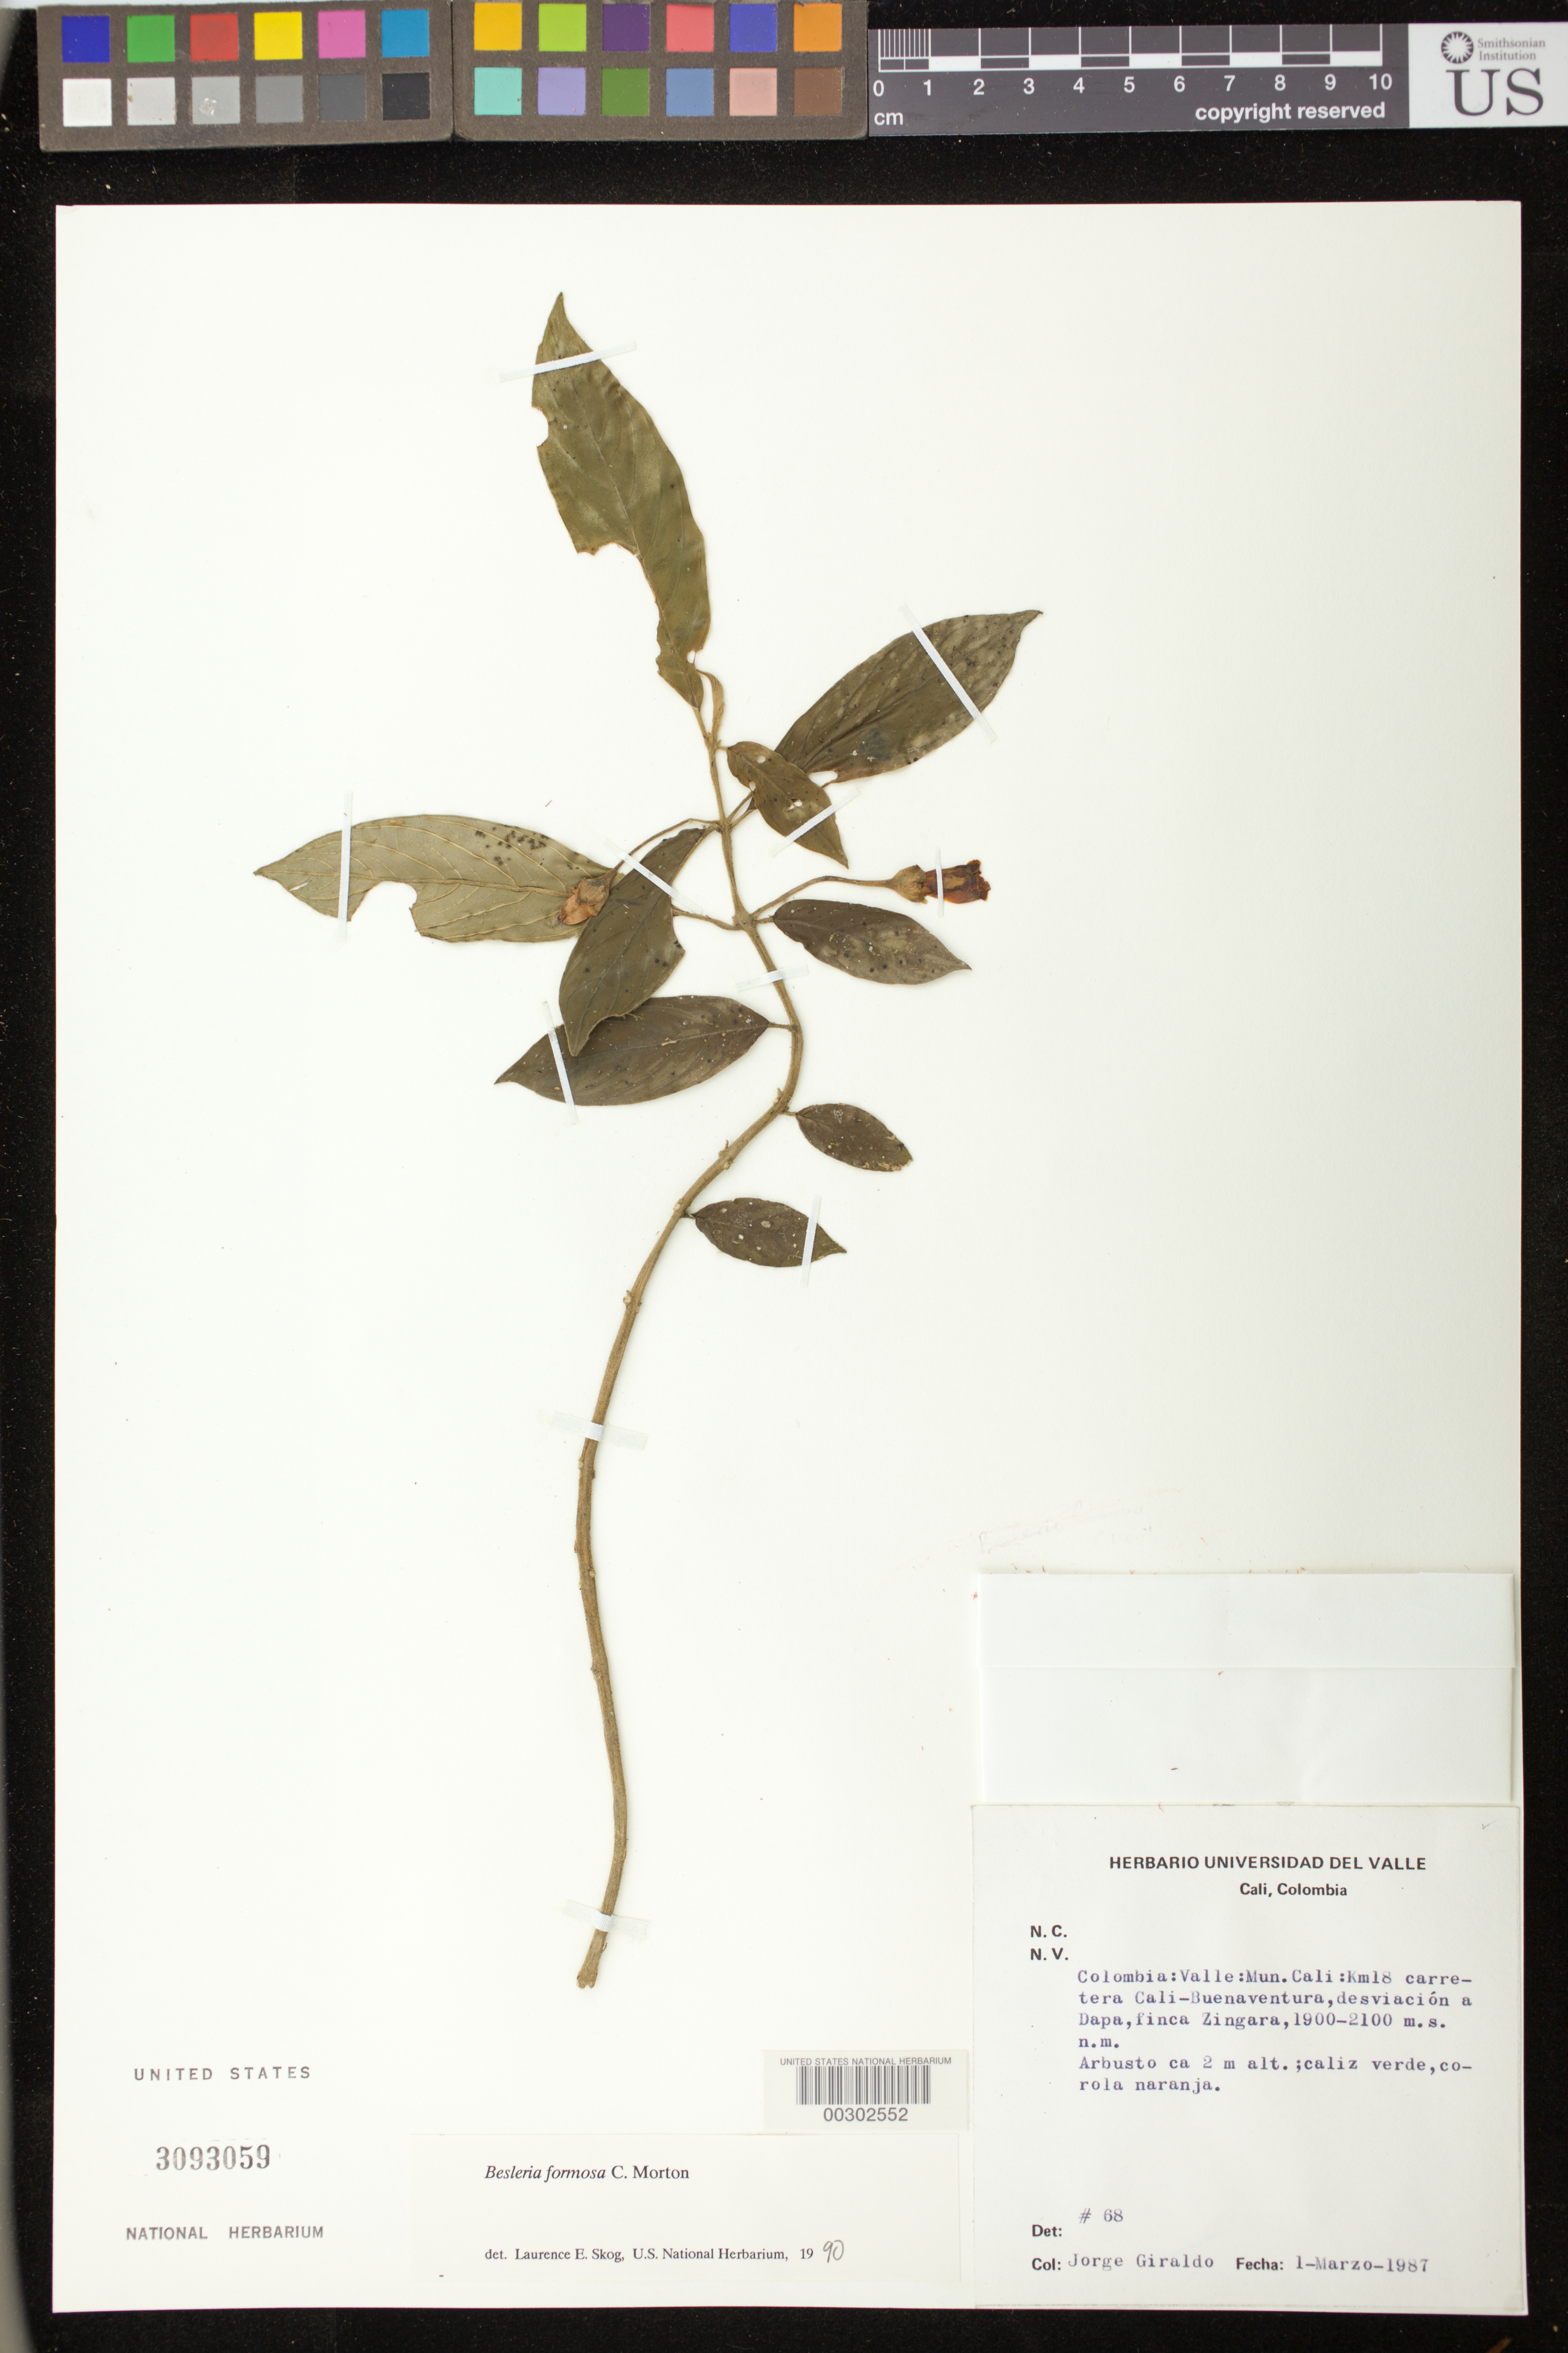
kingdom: Plantae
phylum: Tracheophyta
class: Magnoliopsida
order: Lamiales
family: Gesneriaceae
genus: Besleria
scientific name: Besleria amabilis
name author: C.V. Morton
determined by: Skog, Laurence E.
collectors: J. Giraldo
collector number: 68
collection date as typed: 01 Mar 1987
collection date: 1987-03-01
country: Colombia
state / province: Valle del Cauca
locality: Mun. of Cali, km 18 Cali-Buenaventura highway, detour to Dapa, Finca Zingara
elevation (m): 1900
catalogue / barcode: US 3093059